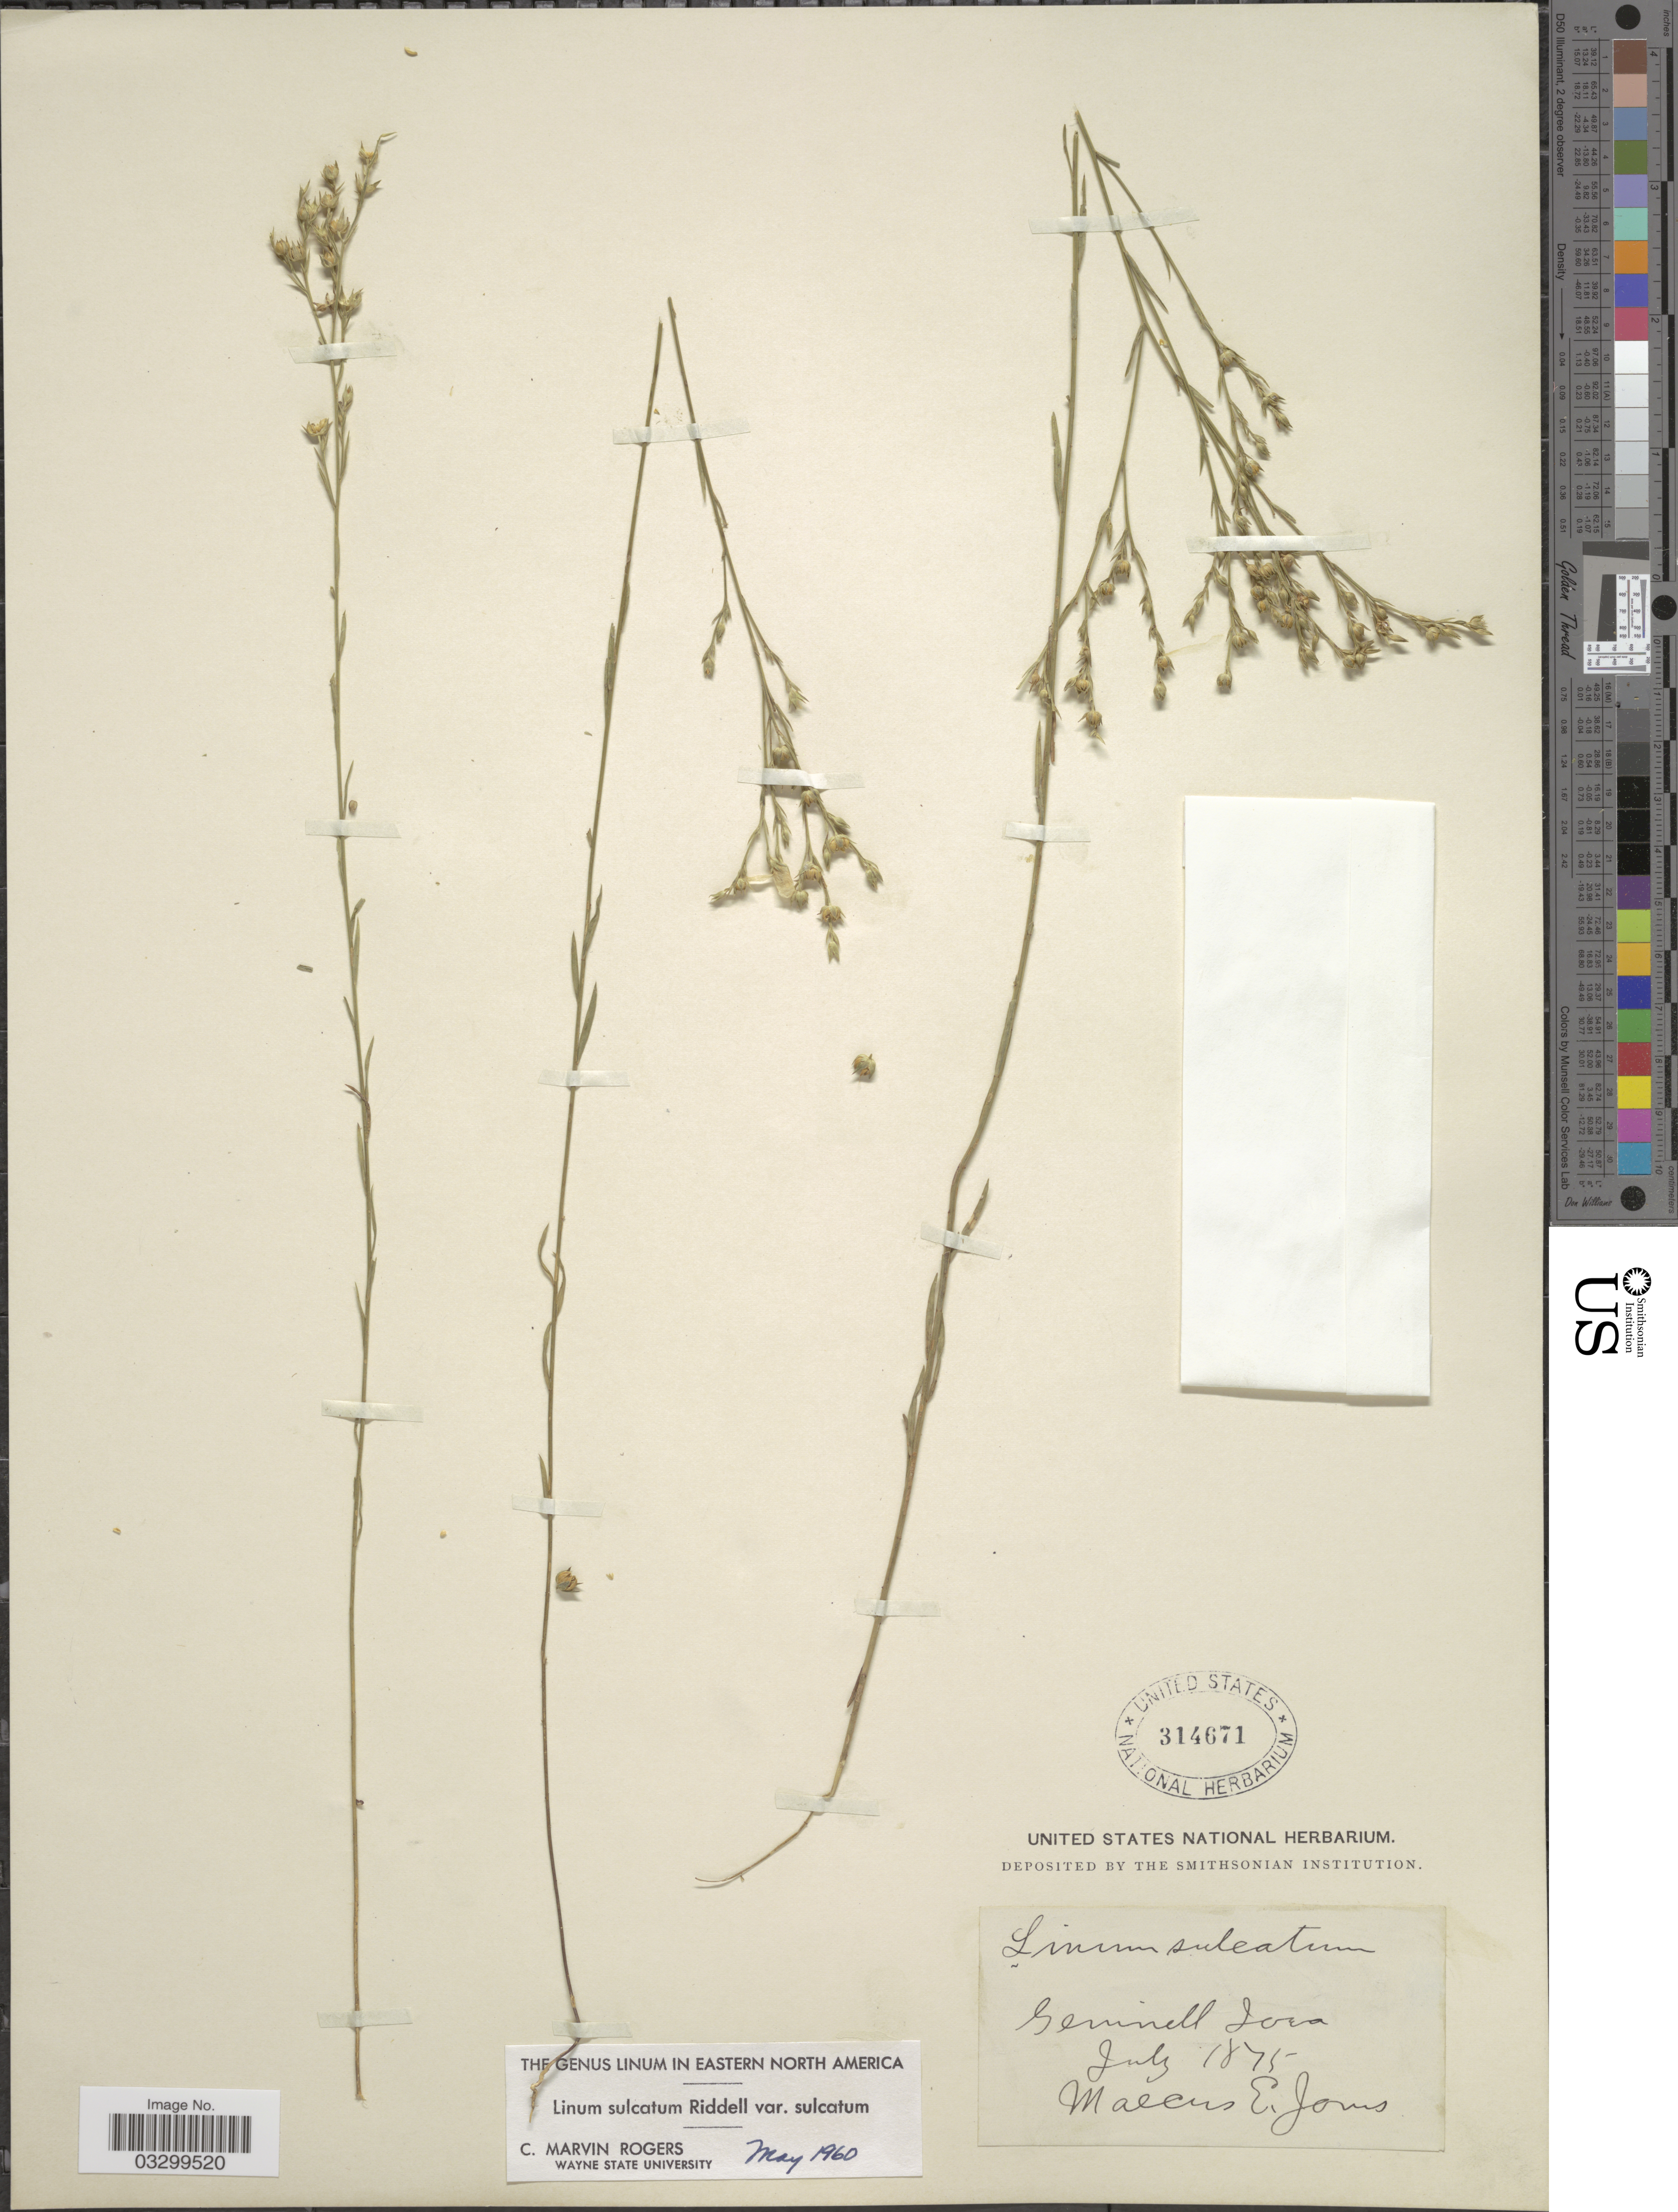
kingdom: Plantae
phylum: Tracheophyta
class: Magnoliopsida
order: Malpighiales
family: Linaceae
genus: Linum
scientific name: Linum sulcatum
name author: Riddell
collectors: M. E. Jones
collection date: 1875-07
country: United States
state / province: Iowa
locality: Grinnell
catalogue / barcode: US 314671